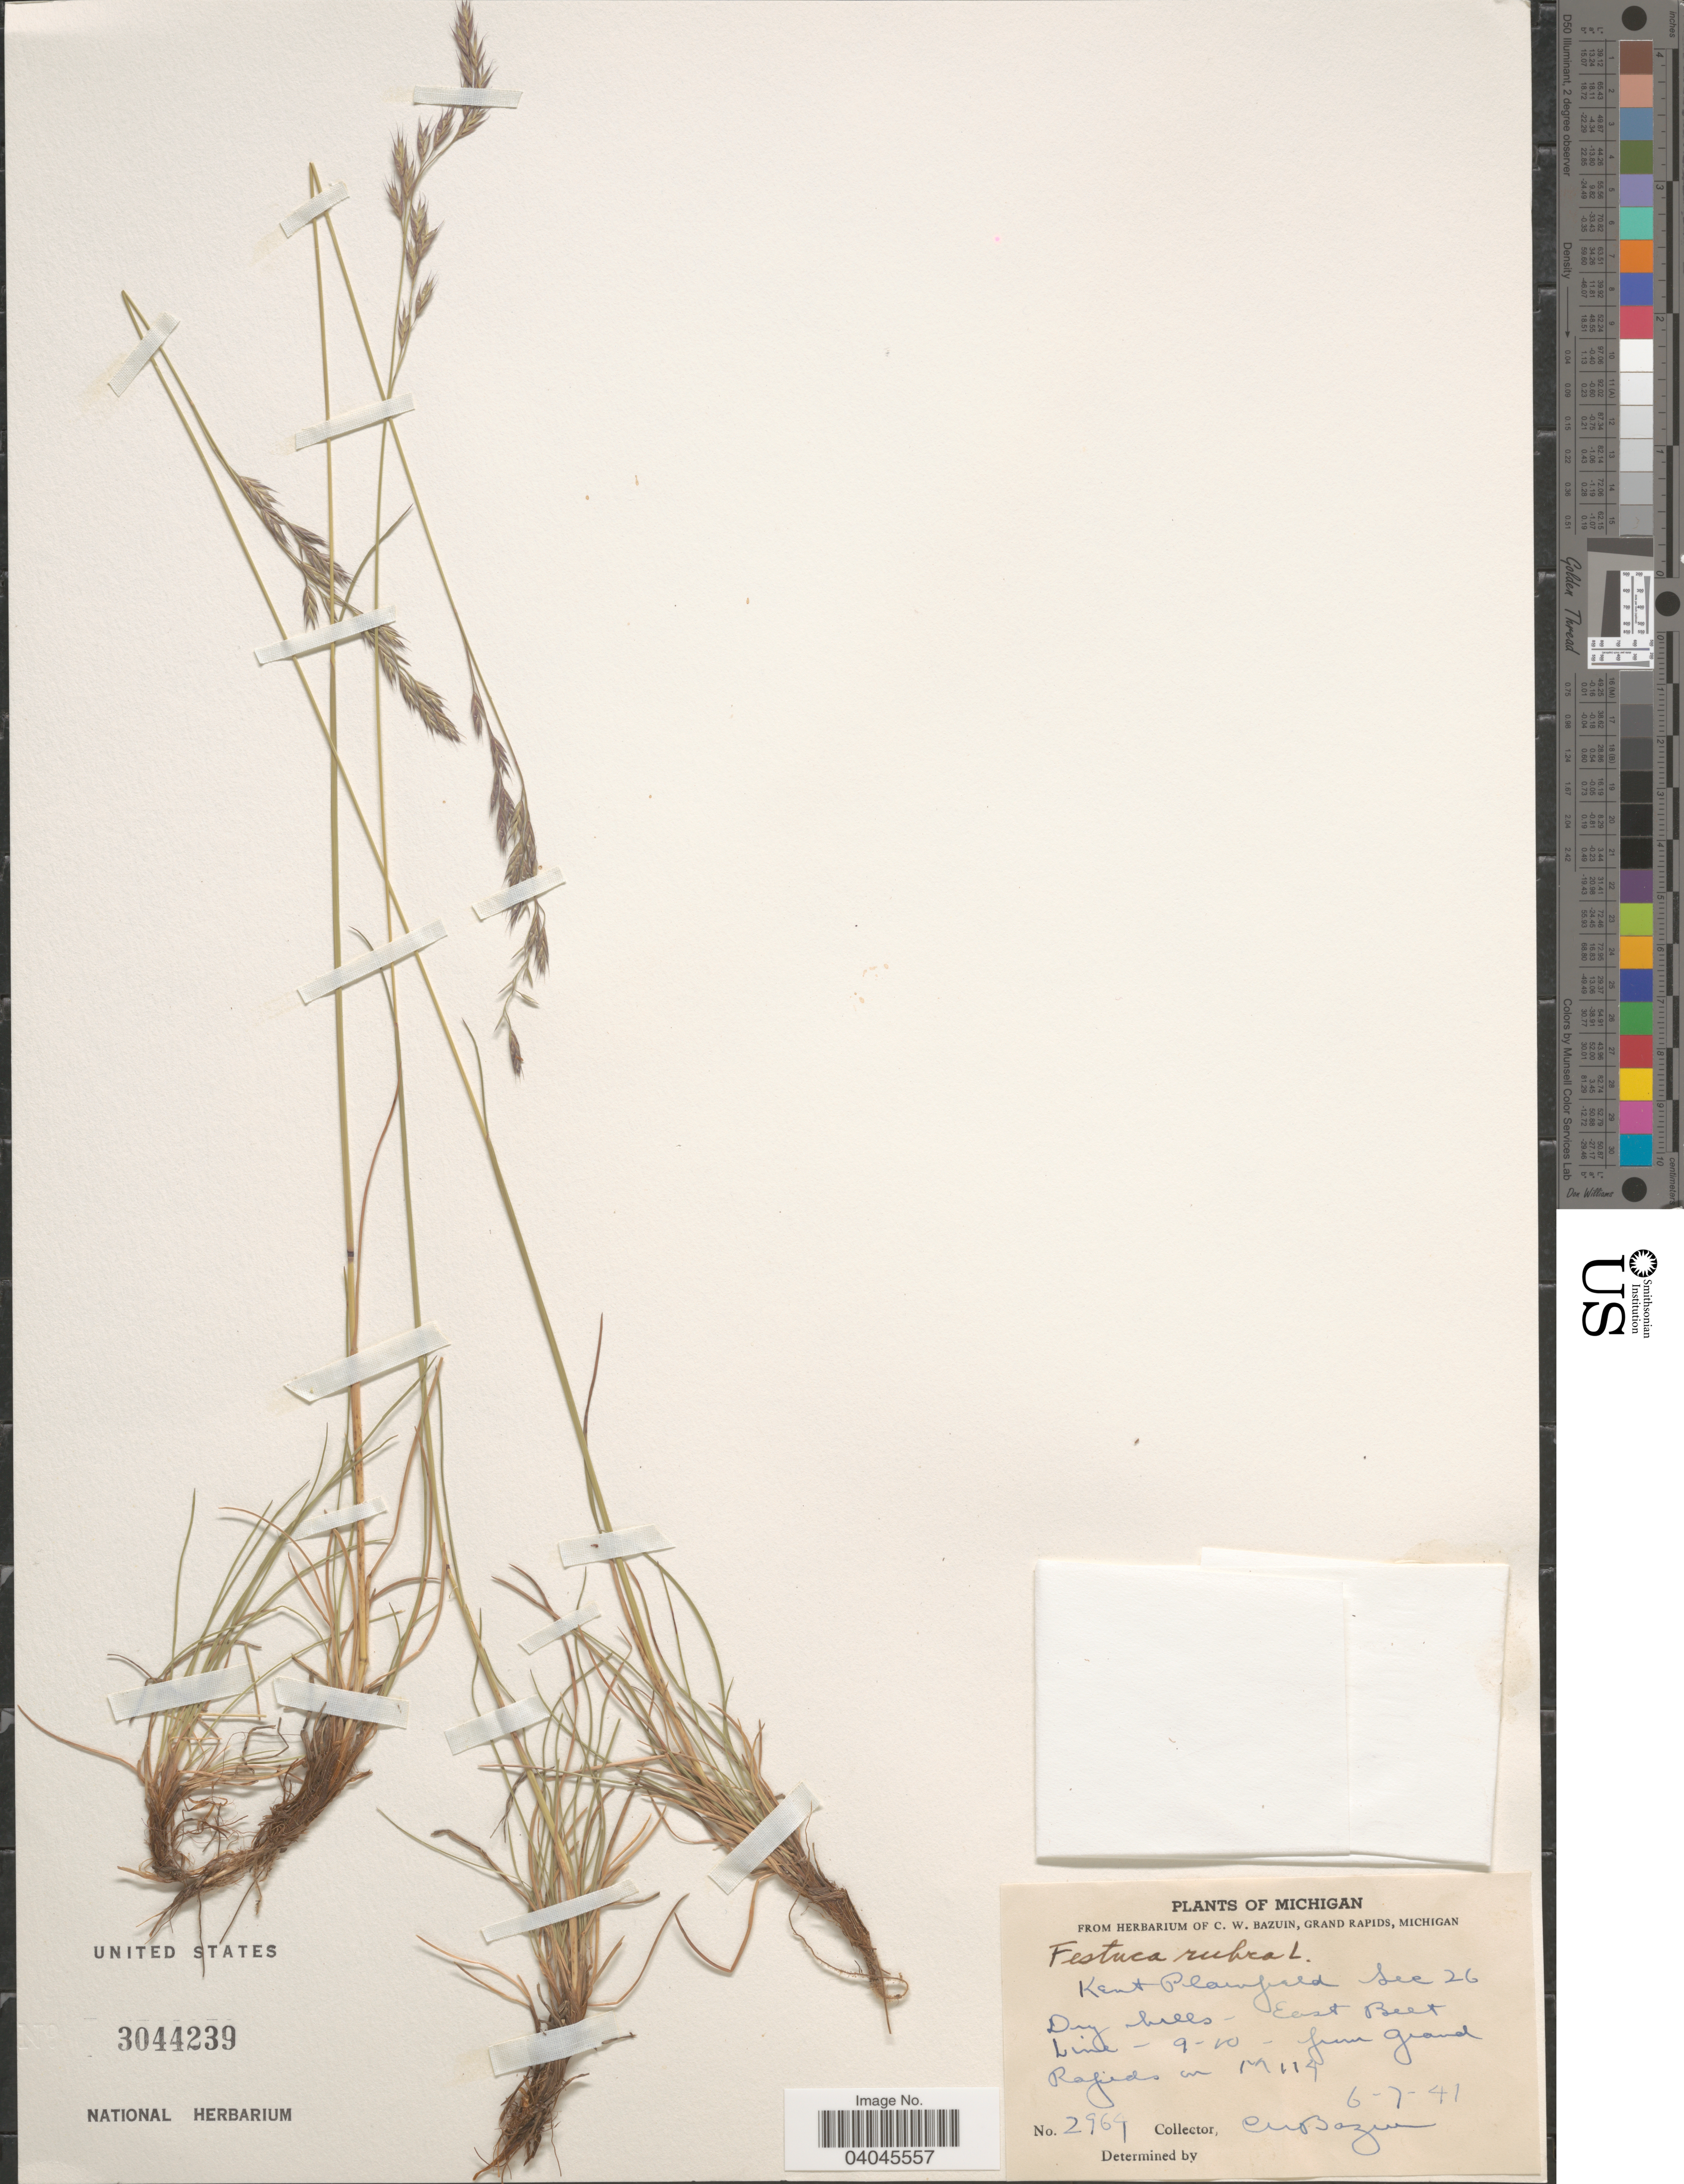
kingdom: Plantae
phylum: Tracheophyta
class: Liliopsida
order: Poales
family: Poaceae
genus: Festuca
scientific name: Festuca rubra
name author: L.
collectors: C. Bazuin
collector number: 2969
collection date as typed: Transcribed d/m/y: 7/6/41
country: United States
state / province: Michigan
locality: Kent Plainfield Sec 26. Dry hills- East Belt Line- 9-10- from Grand Rapids in M114.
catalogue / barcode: US 3044239